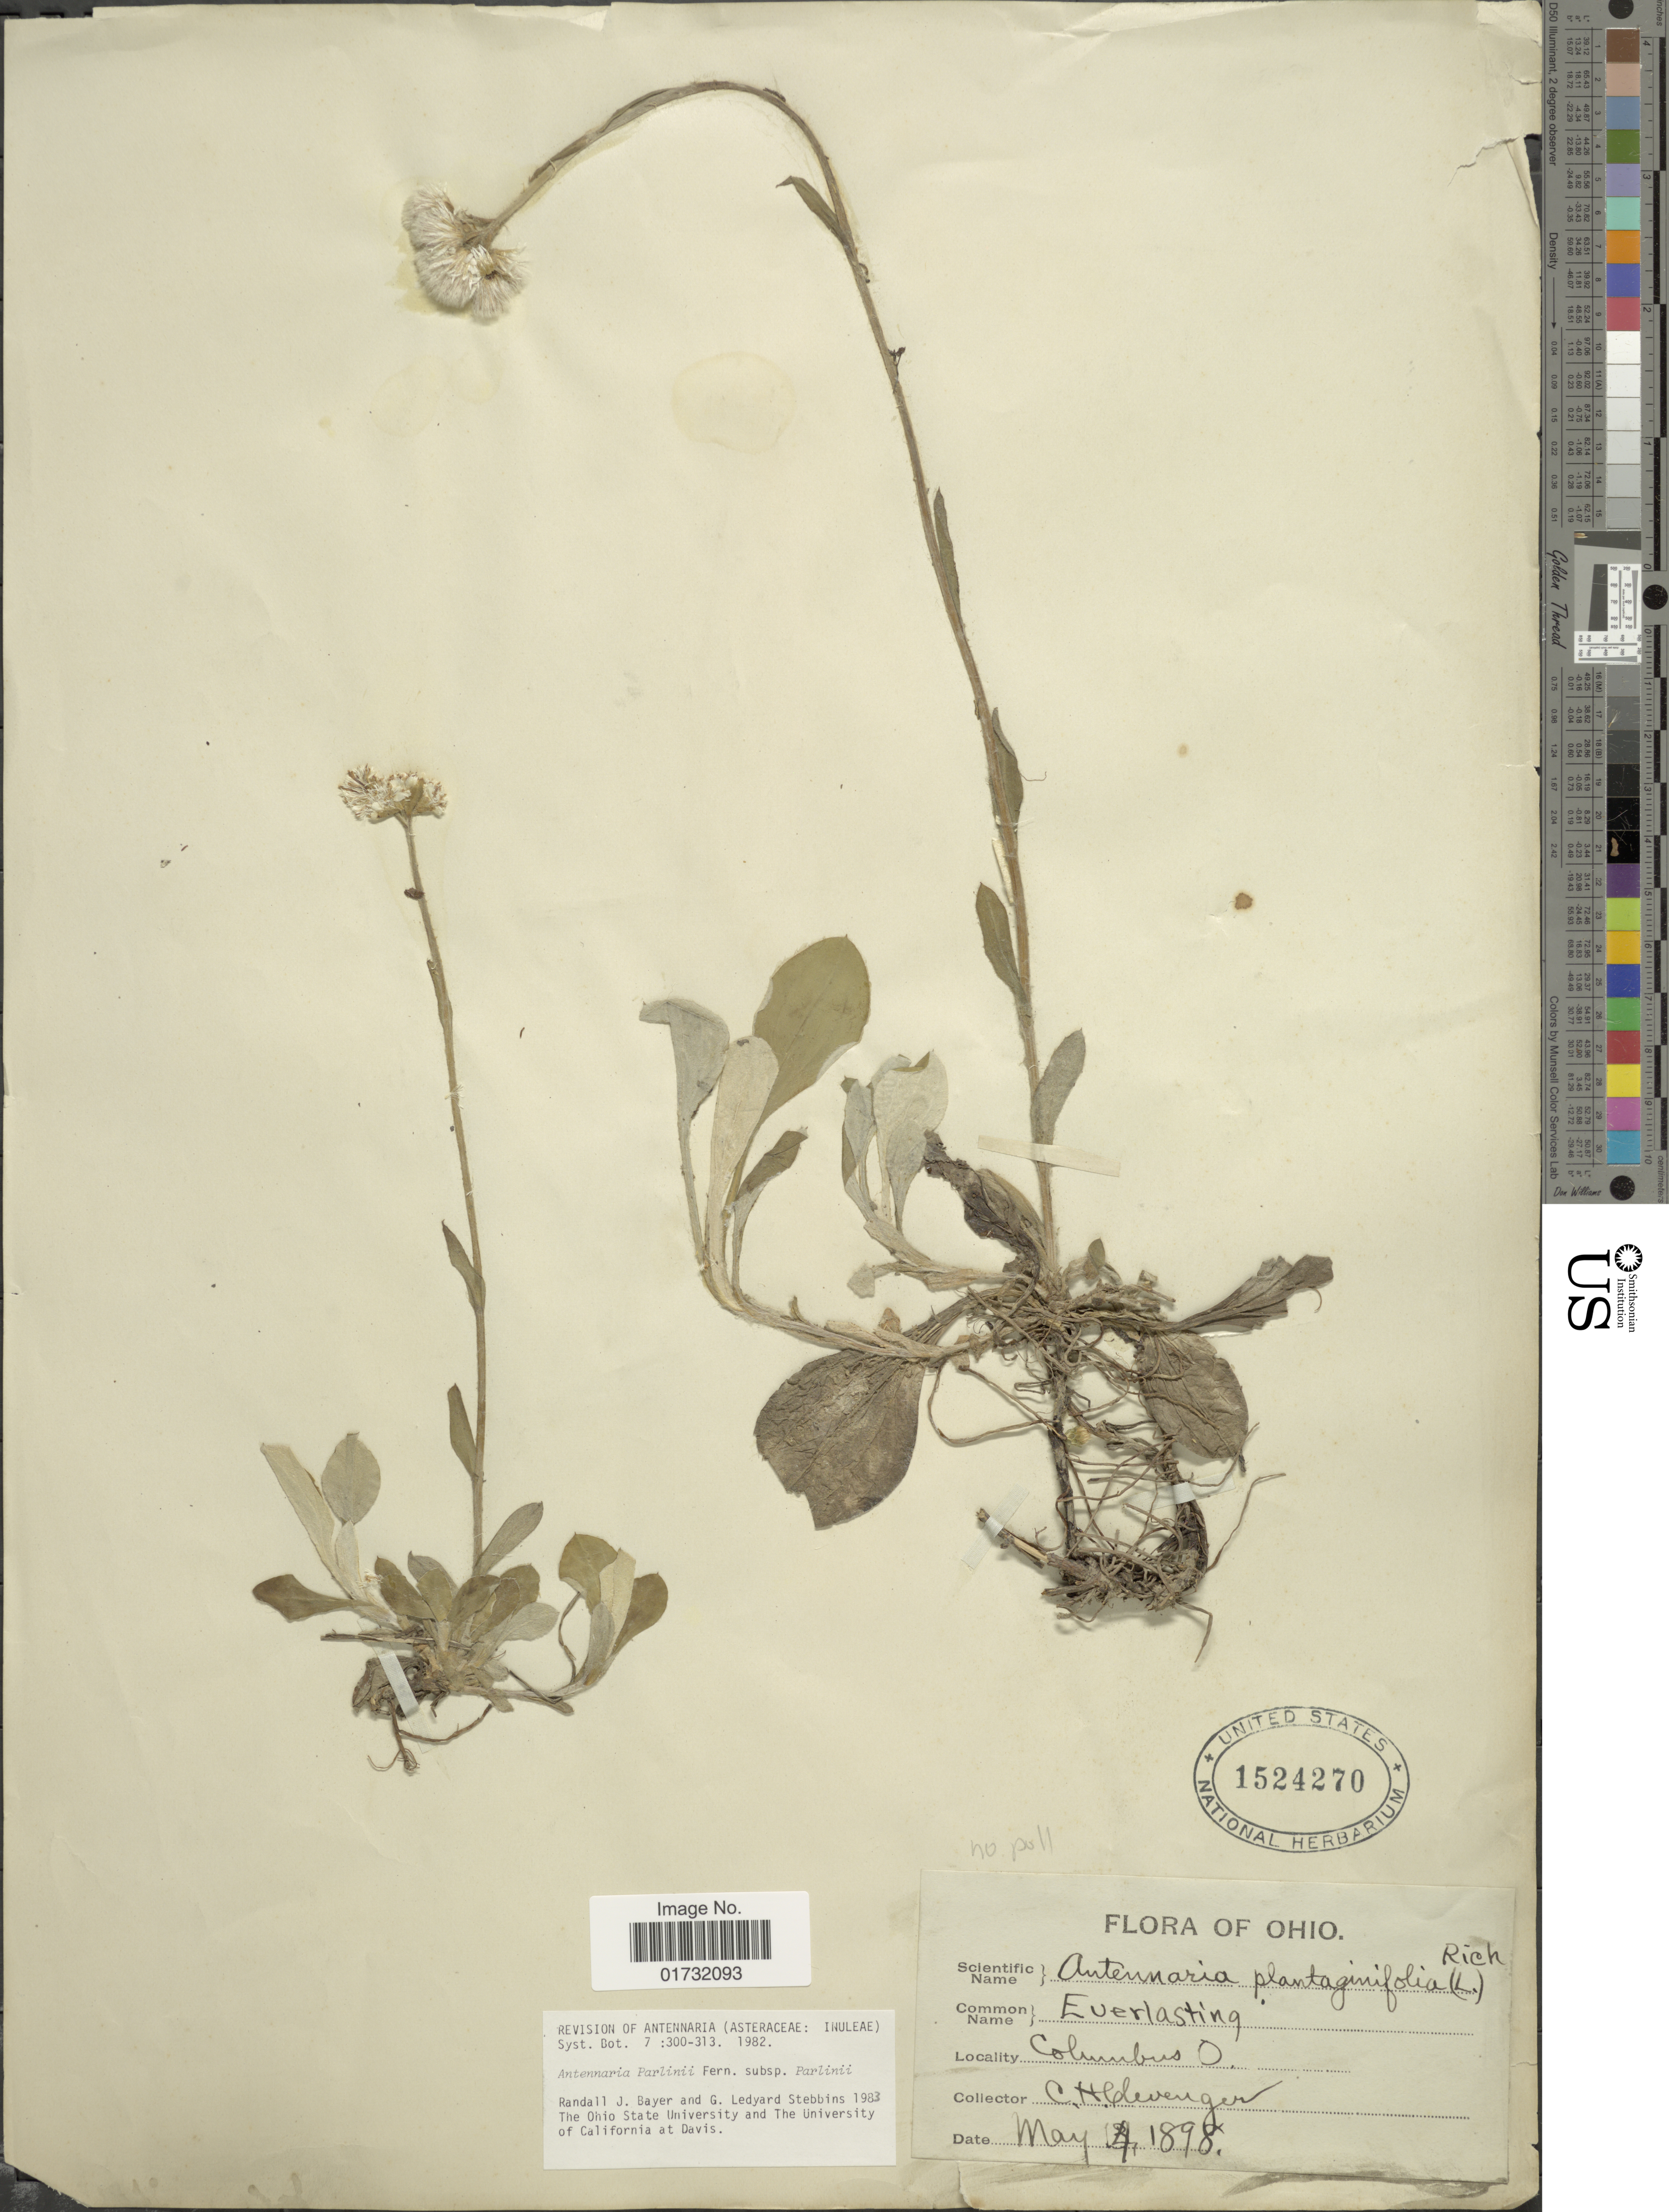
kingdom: Plantae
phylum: Tracheophyta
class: Magnoliopsida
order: Asterales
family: Asteraceae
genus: Antennaria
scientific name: Antennaria parlinii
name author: Fernald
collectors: C. H. Clevenger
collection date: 1898-05-14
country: United States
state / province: Ohio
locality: Columbus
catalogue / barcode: US 1524270